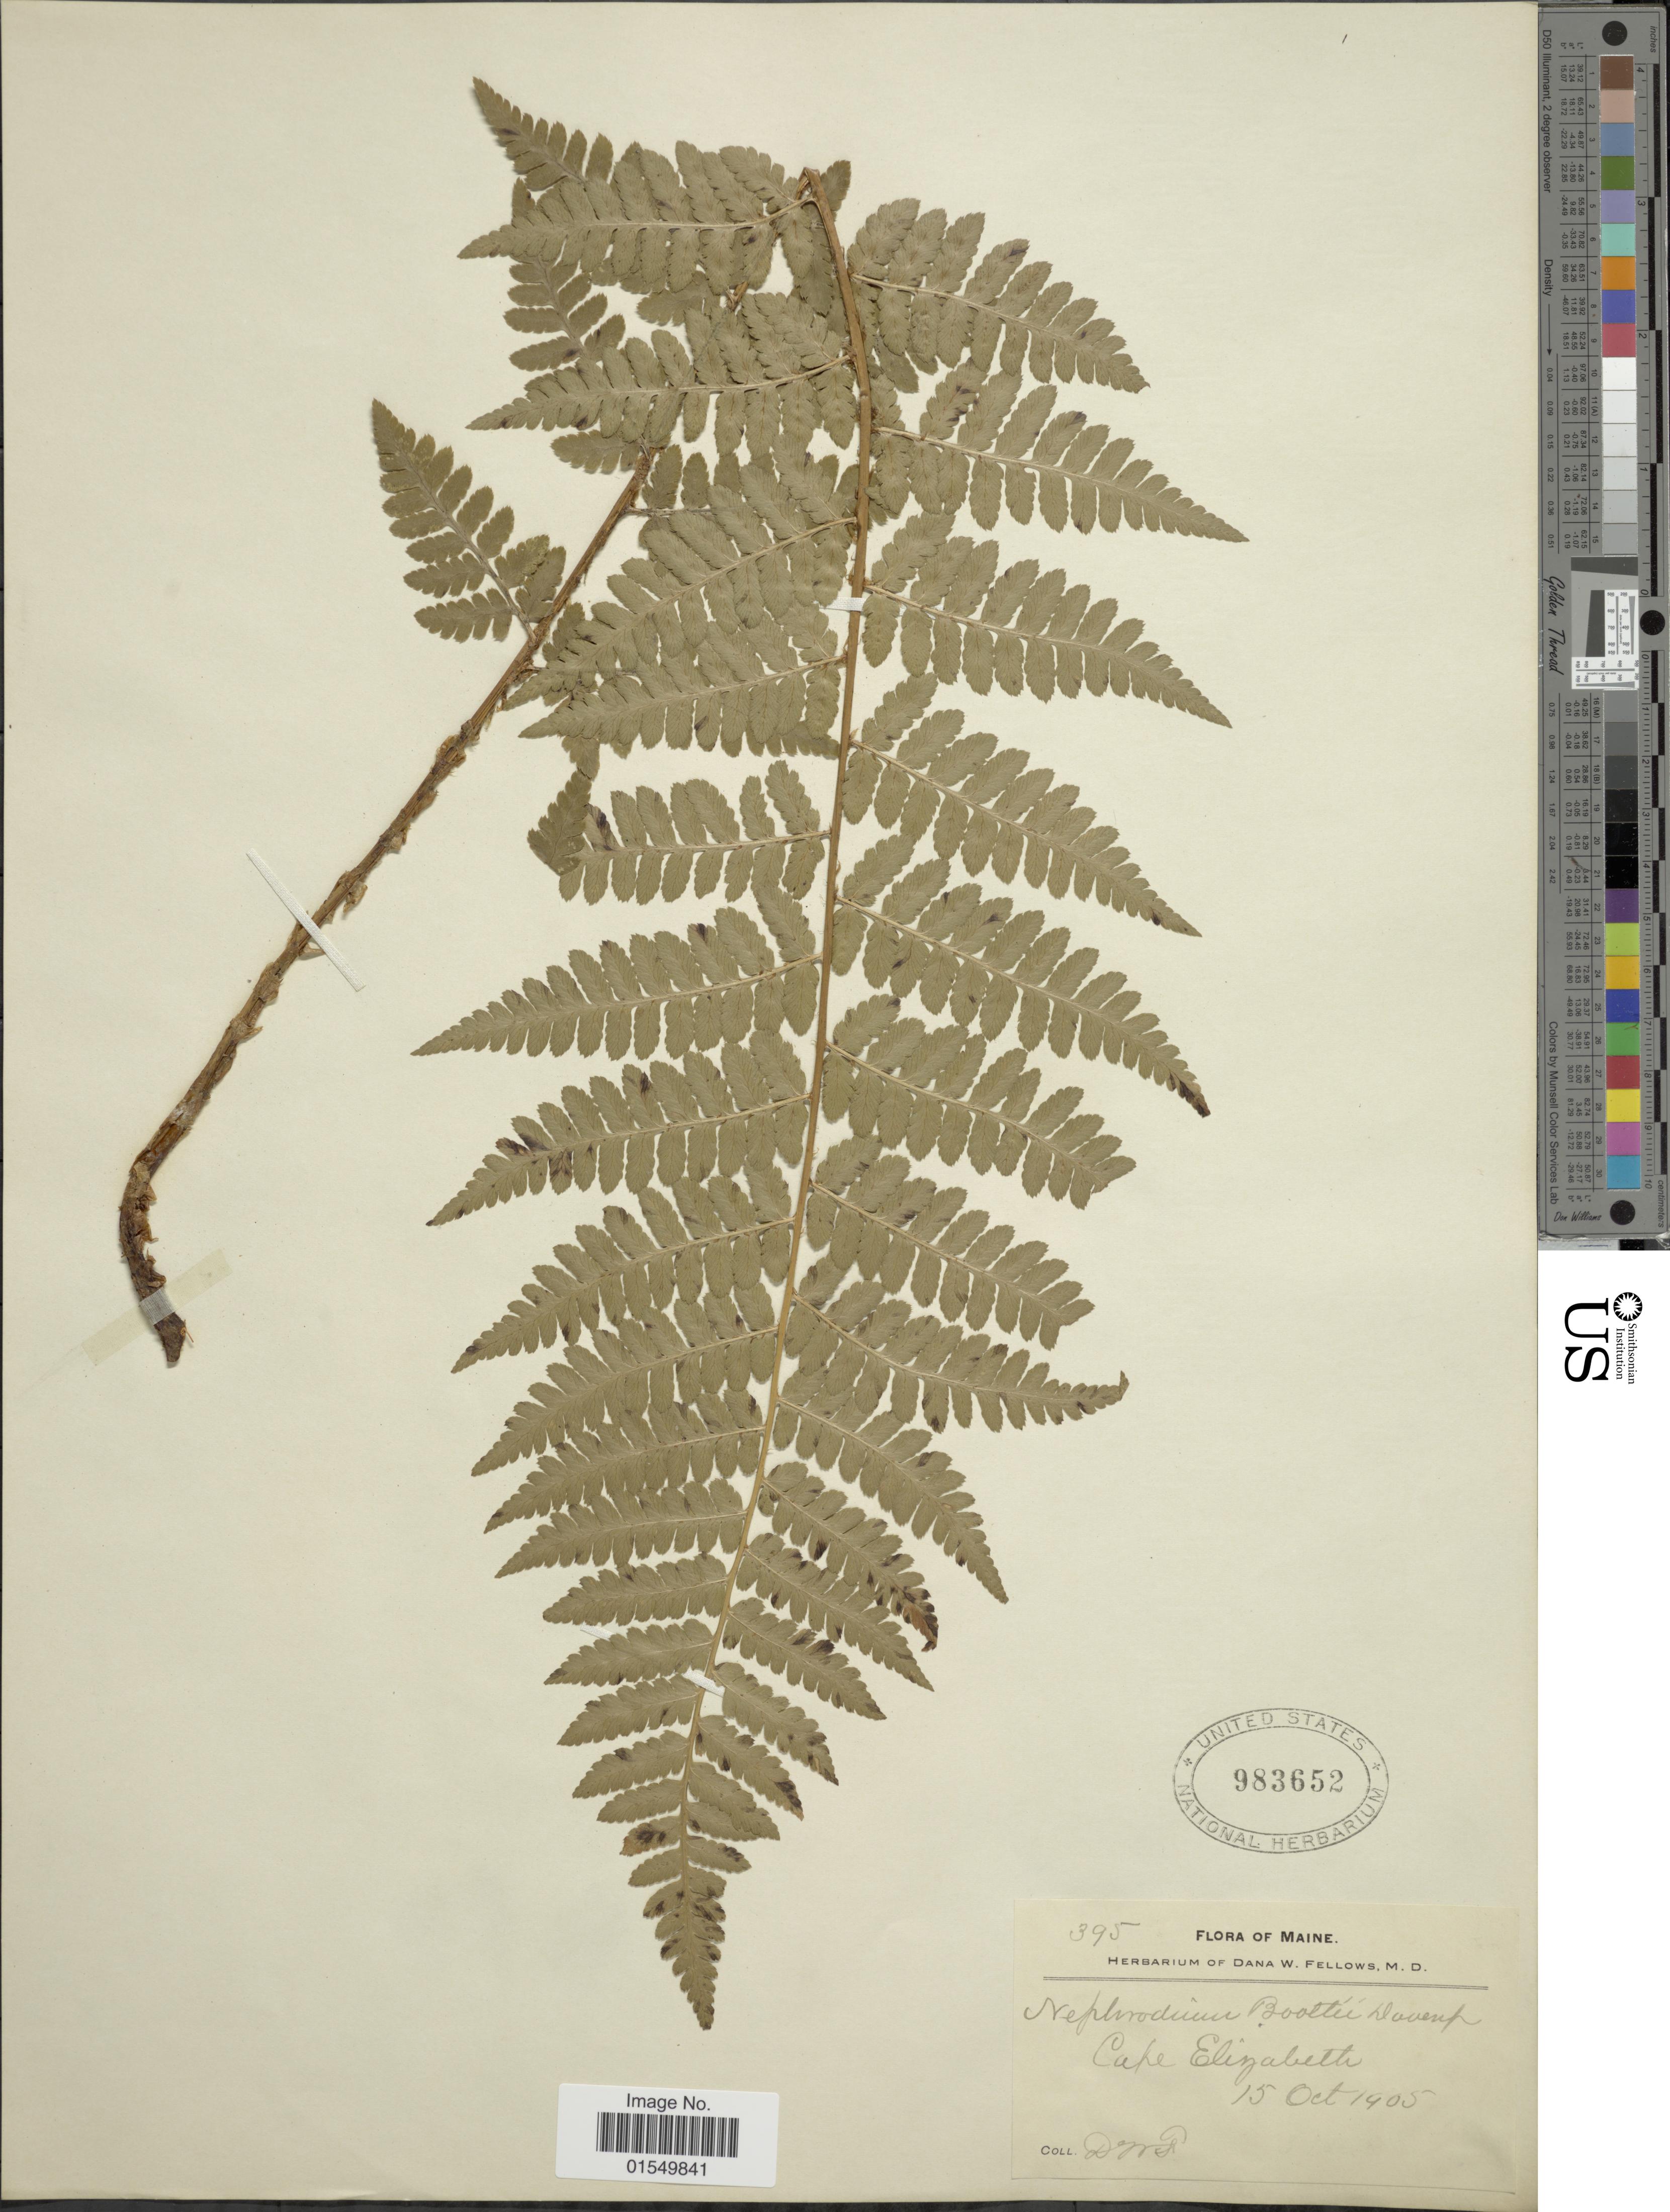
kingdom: Plantae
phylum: Tracheophyta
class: Polypodiopsida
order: Polypodiales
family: Dryopteridaceae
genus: Dryopteris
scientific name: Dryopteris x boottii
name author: Underw.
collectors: D. W. Fellows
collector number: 395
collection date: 1905-10-15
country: United States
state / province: Maine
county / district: Cumberland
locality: Cape Elizabeth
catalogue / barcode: US 983652